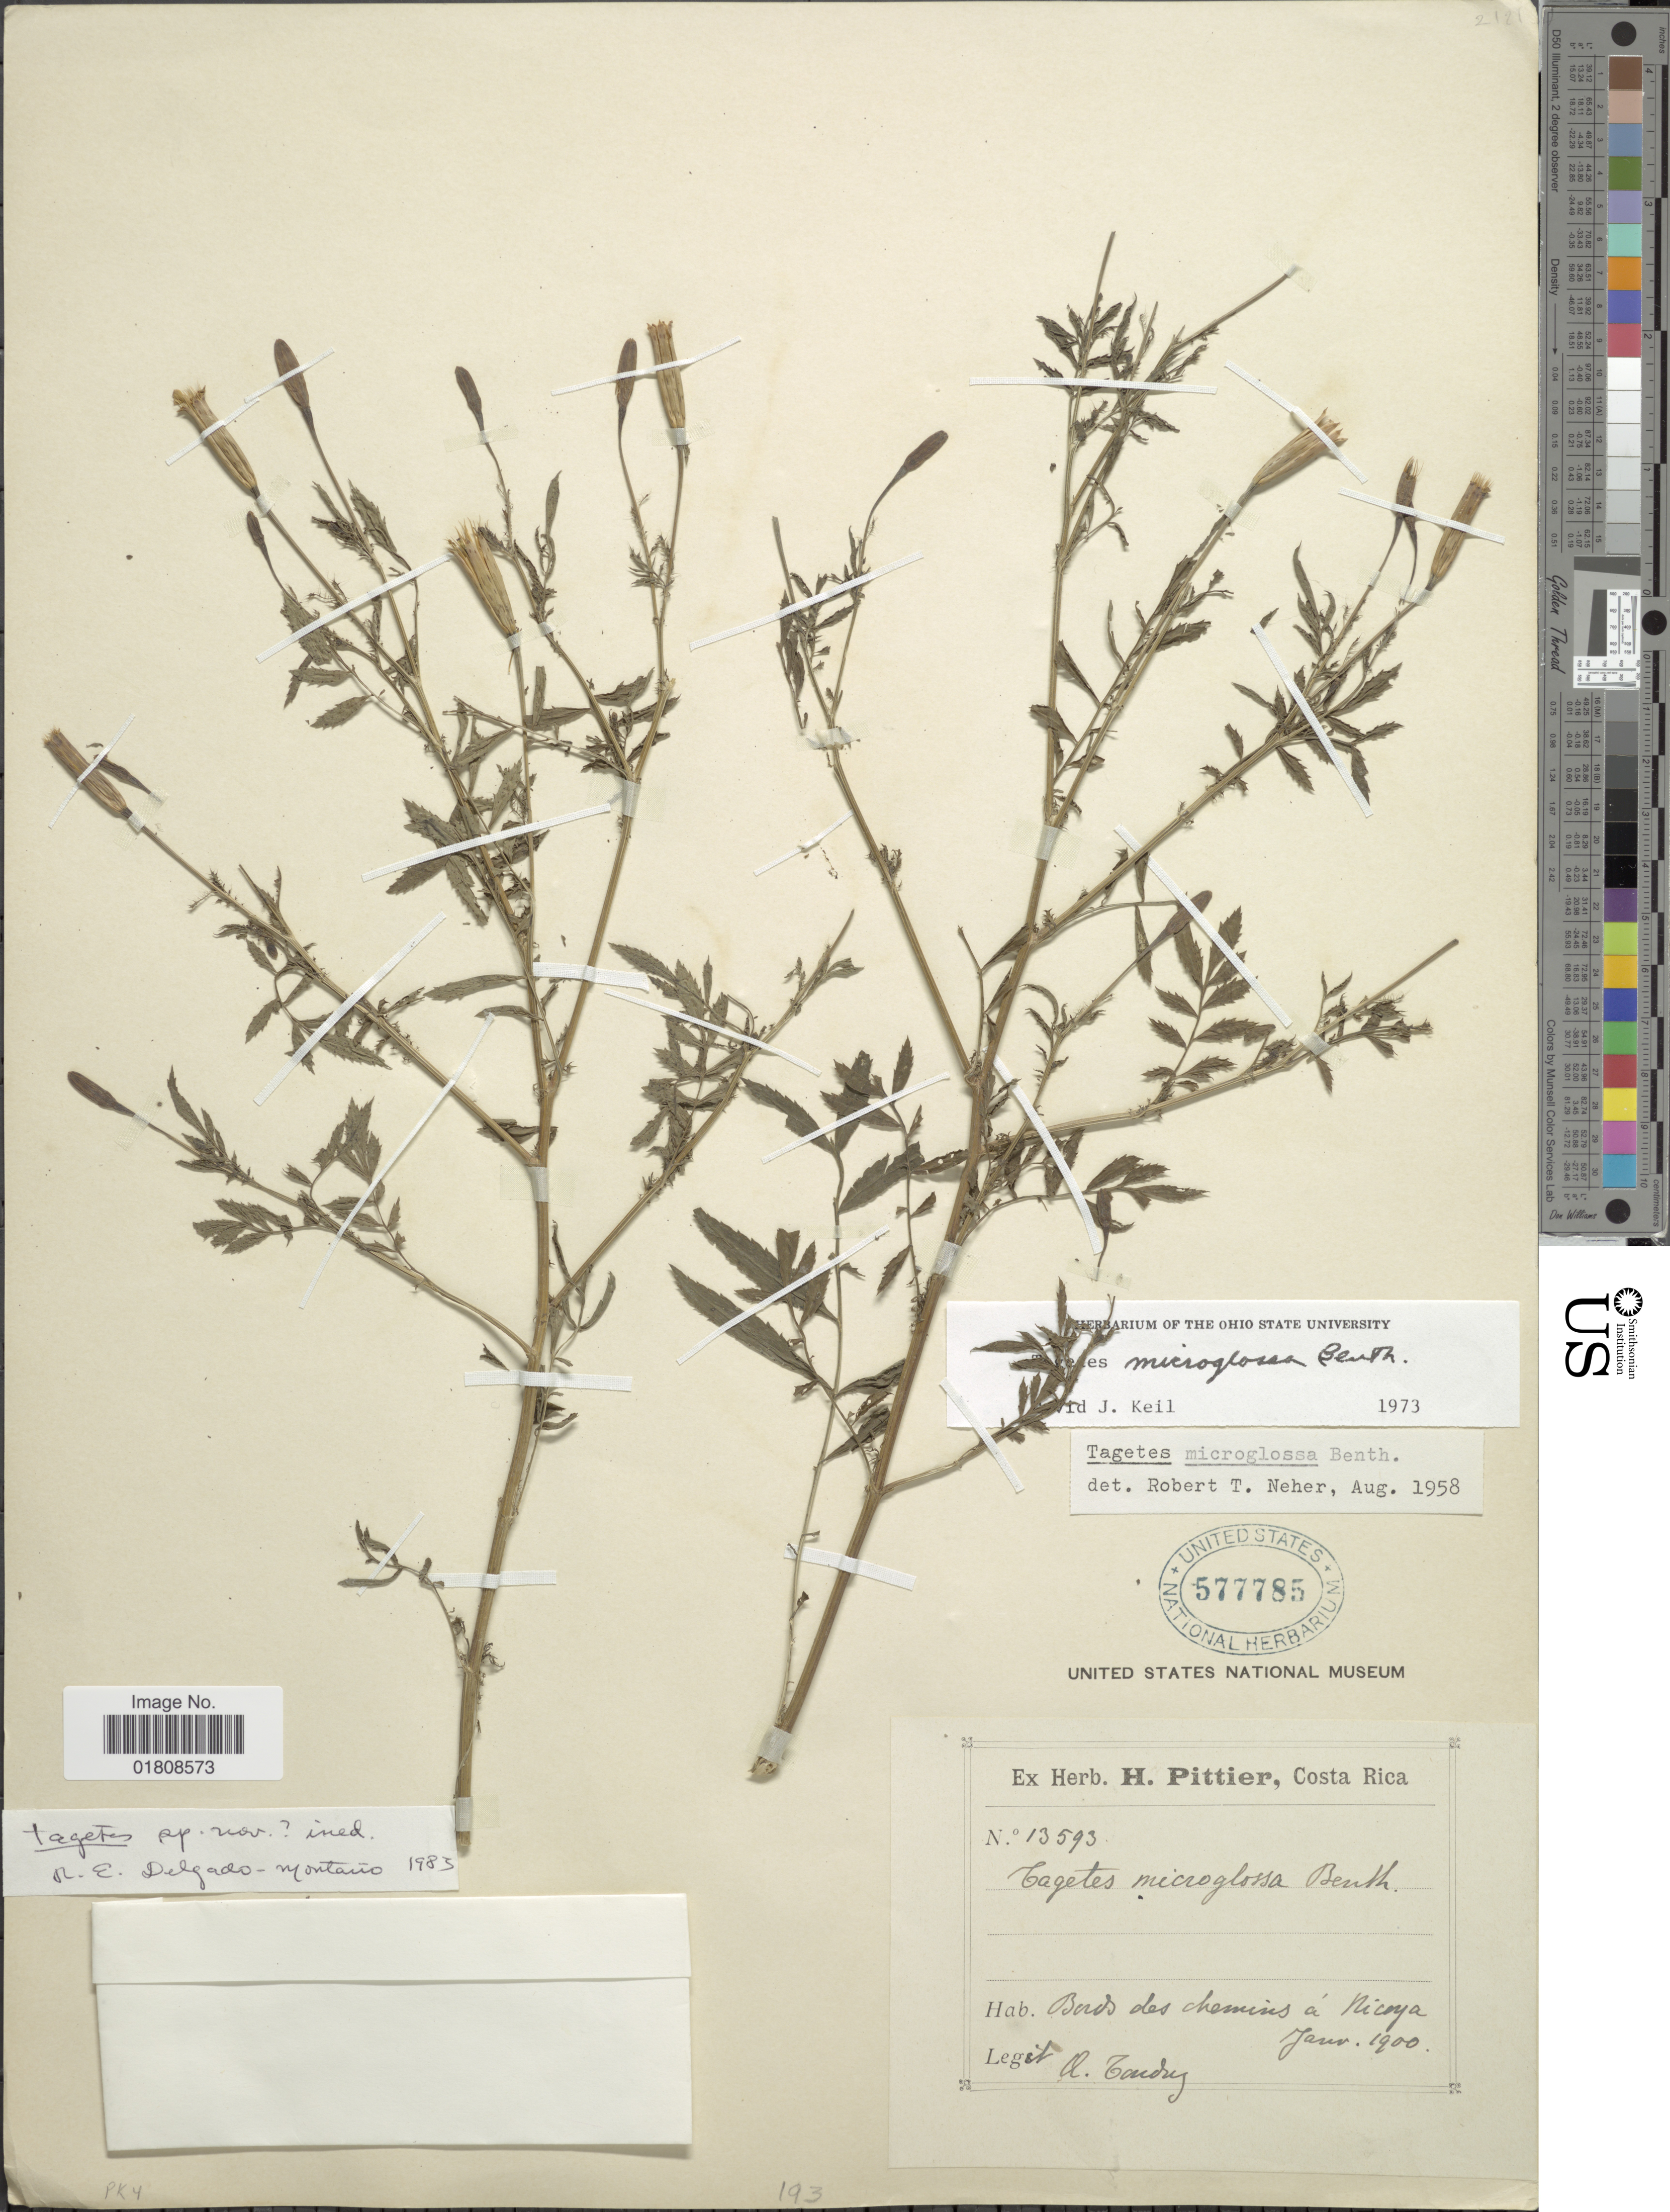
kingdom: Plantae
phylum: Tracheophyta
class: Magnoliopsida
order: Asterales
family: Asteraceae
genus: Tagetes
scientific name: Tagetes sp.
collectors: A. Tonduz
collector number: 13593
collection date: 1900-01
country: Costa Rica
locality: Bords des chemins a Nicoya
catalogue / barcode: US 577785